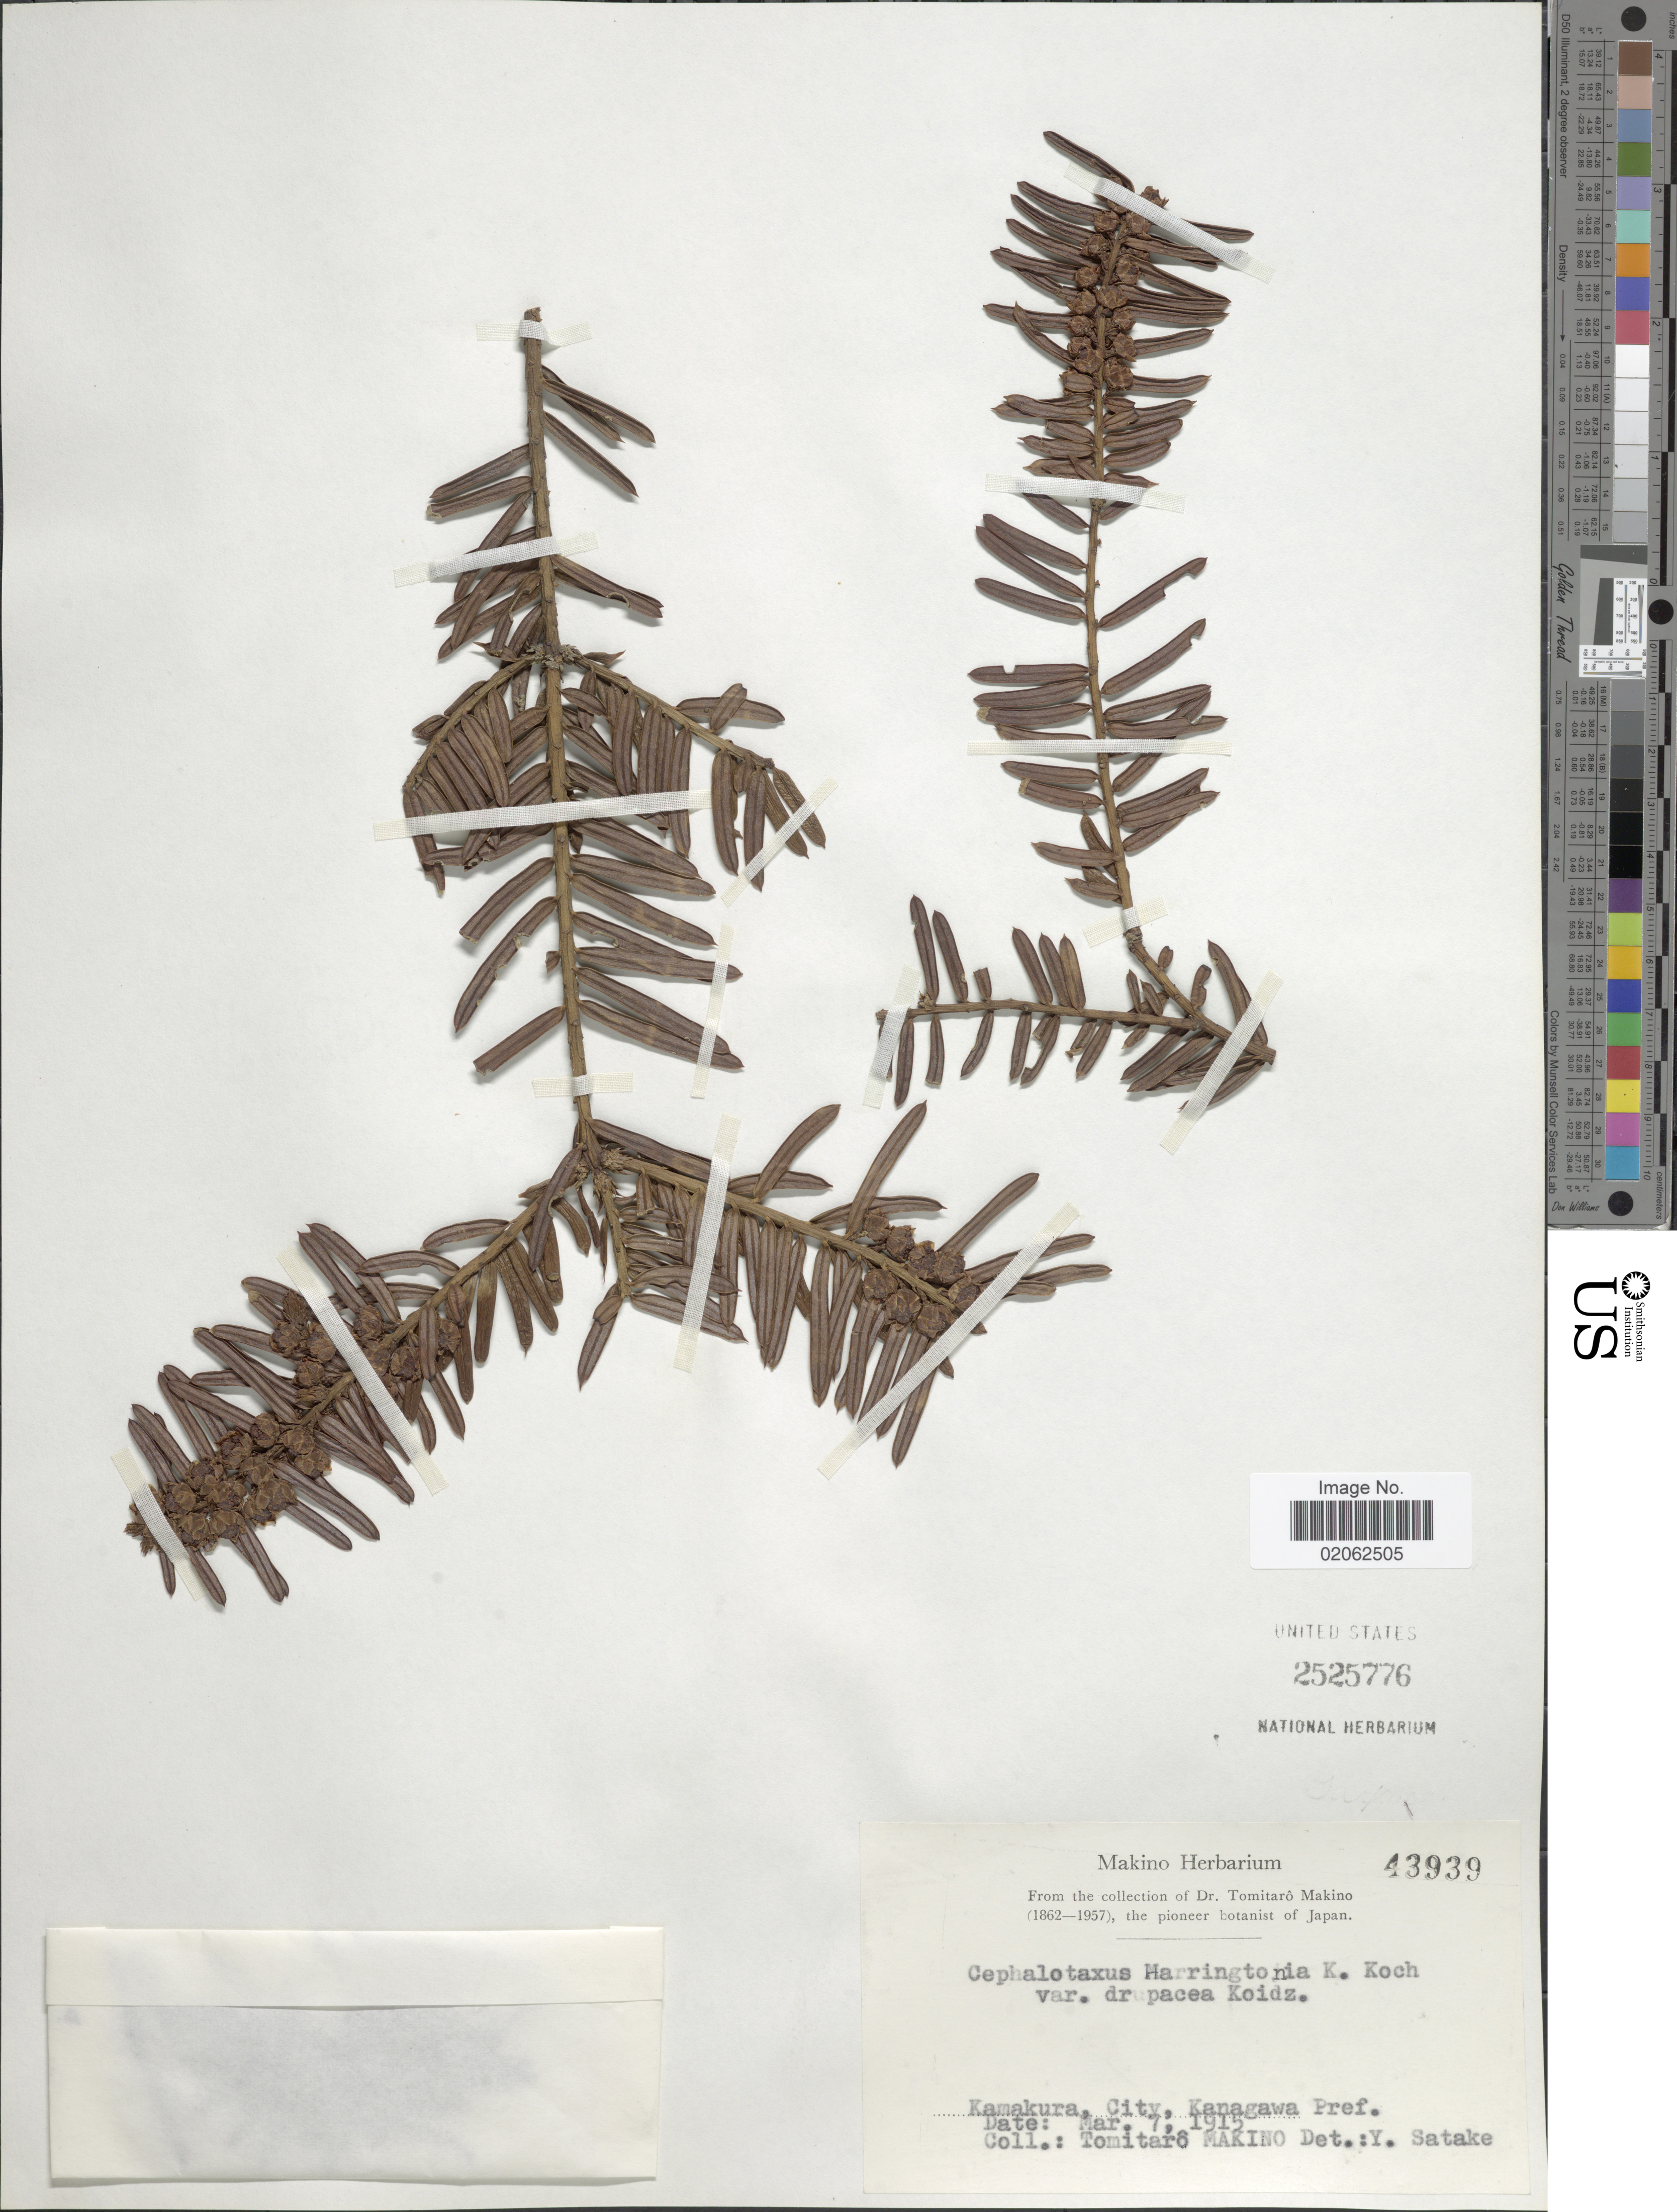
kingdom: Plantae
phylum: Tracheophyta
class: Pinopsida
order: Pinales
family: Cephalotaxaceae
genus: Cephalotaxus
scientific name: Cephalotaxus harringtonia var. drupacea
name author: (Siebold & Zucc.) Koidz.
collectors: T. Makino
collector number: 43939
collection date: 1915-03-07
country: Japan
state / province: Kanagawa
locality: Kamakura, City, Kanagawa Pref.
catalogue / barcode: US 2525776